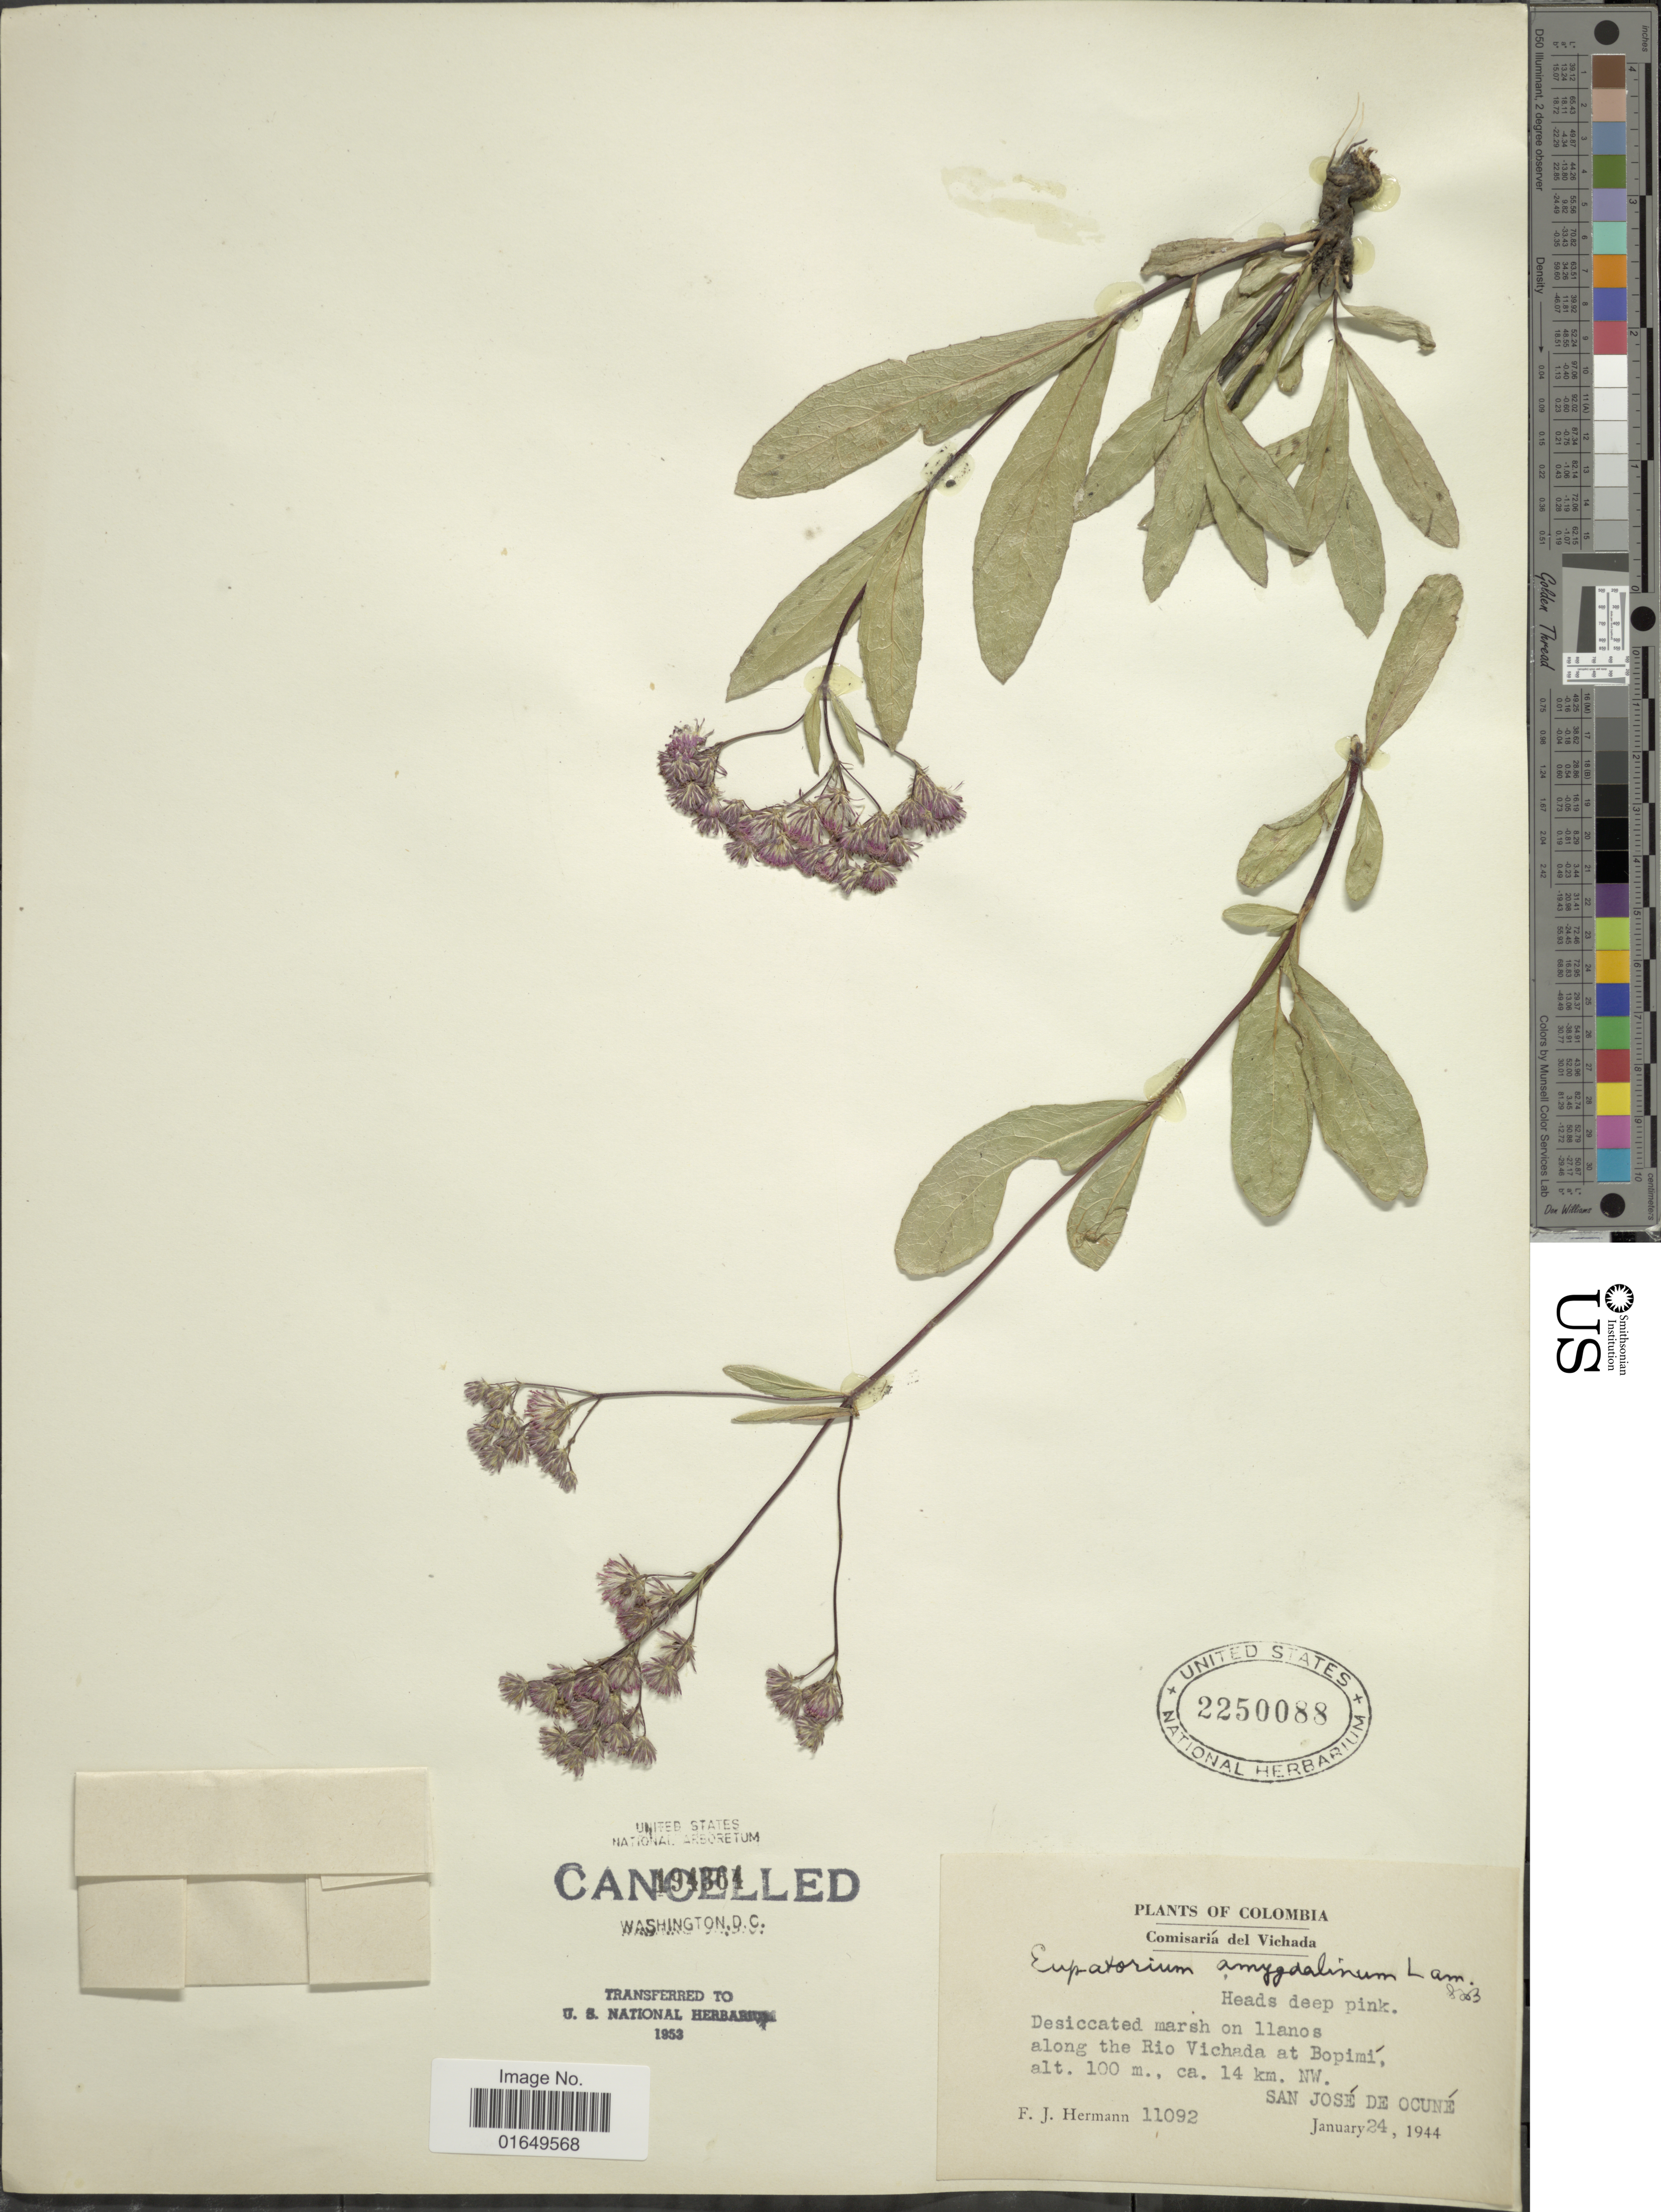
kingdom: Plantae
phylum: Tracheophyta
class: Magnoliopsida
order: Asterales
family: Asteraceae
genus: Ayapana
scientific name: Ayapana amygdalina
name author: (Lam.) R.M. King & H. Rob.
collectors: F. J. Hermann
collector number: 11092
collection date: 1944-01-24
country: Colombia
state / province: Vichada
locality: Along the Rio Vichada at Bopimí, ca. 14 km. NW. San José de Ocuné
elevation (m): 100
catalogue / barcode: US 2250088